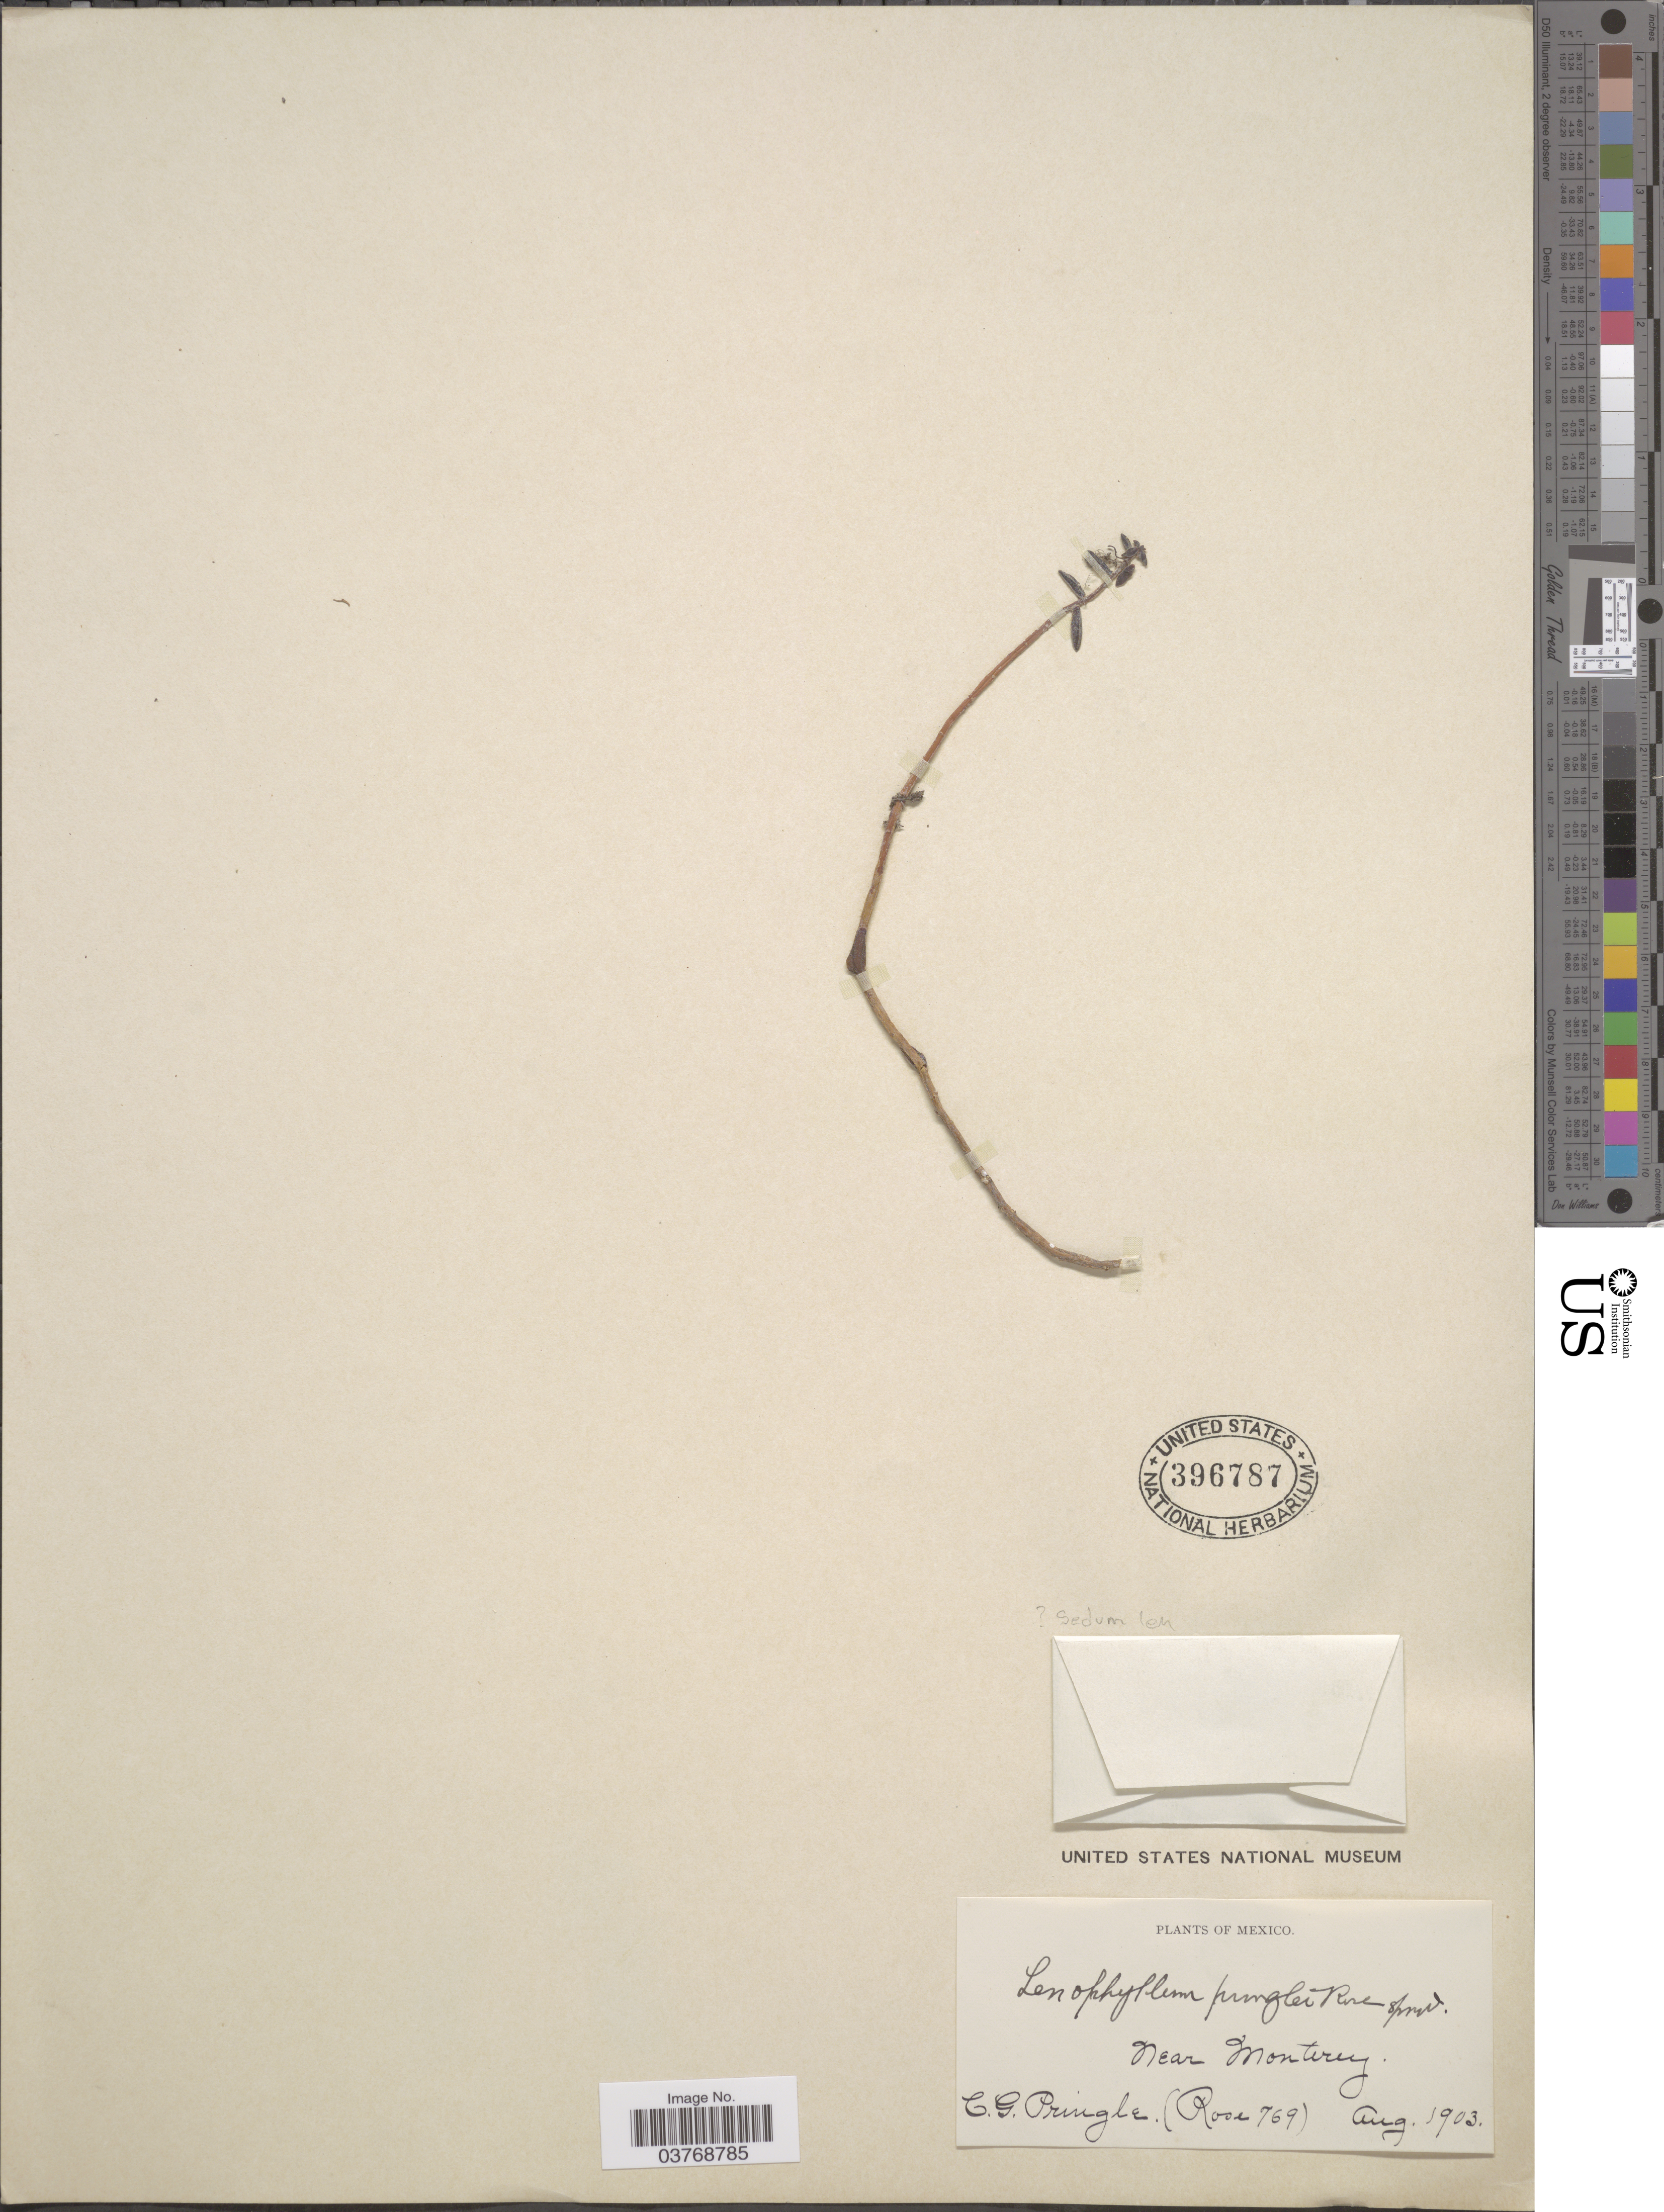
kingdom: Plantae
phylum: Tracheophyta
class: Magnoliopsida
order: Saxifragales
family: Crassulaceae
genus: Lenophyllum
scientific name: Lenophyllum pringlei Rose, sp. nov. ined.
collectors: C. G. Pringle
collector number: Rose769?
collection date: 1903-08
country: Mexico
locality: Near Monterey.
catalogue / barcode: US 396787